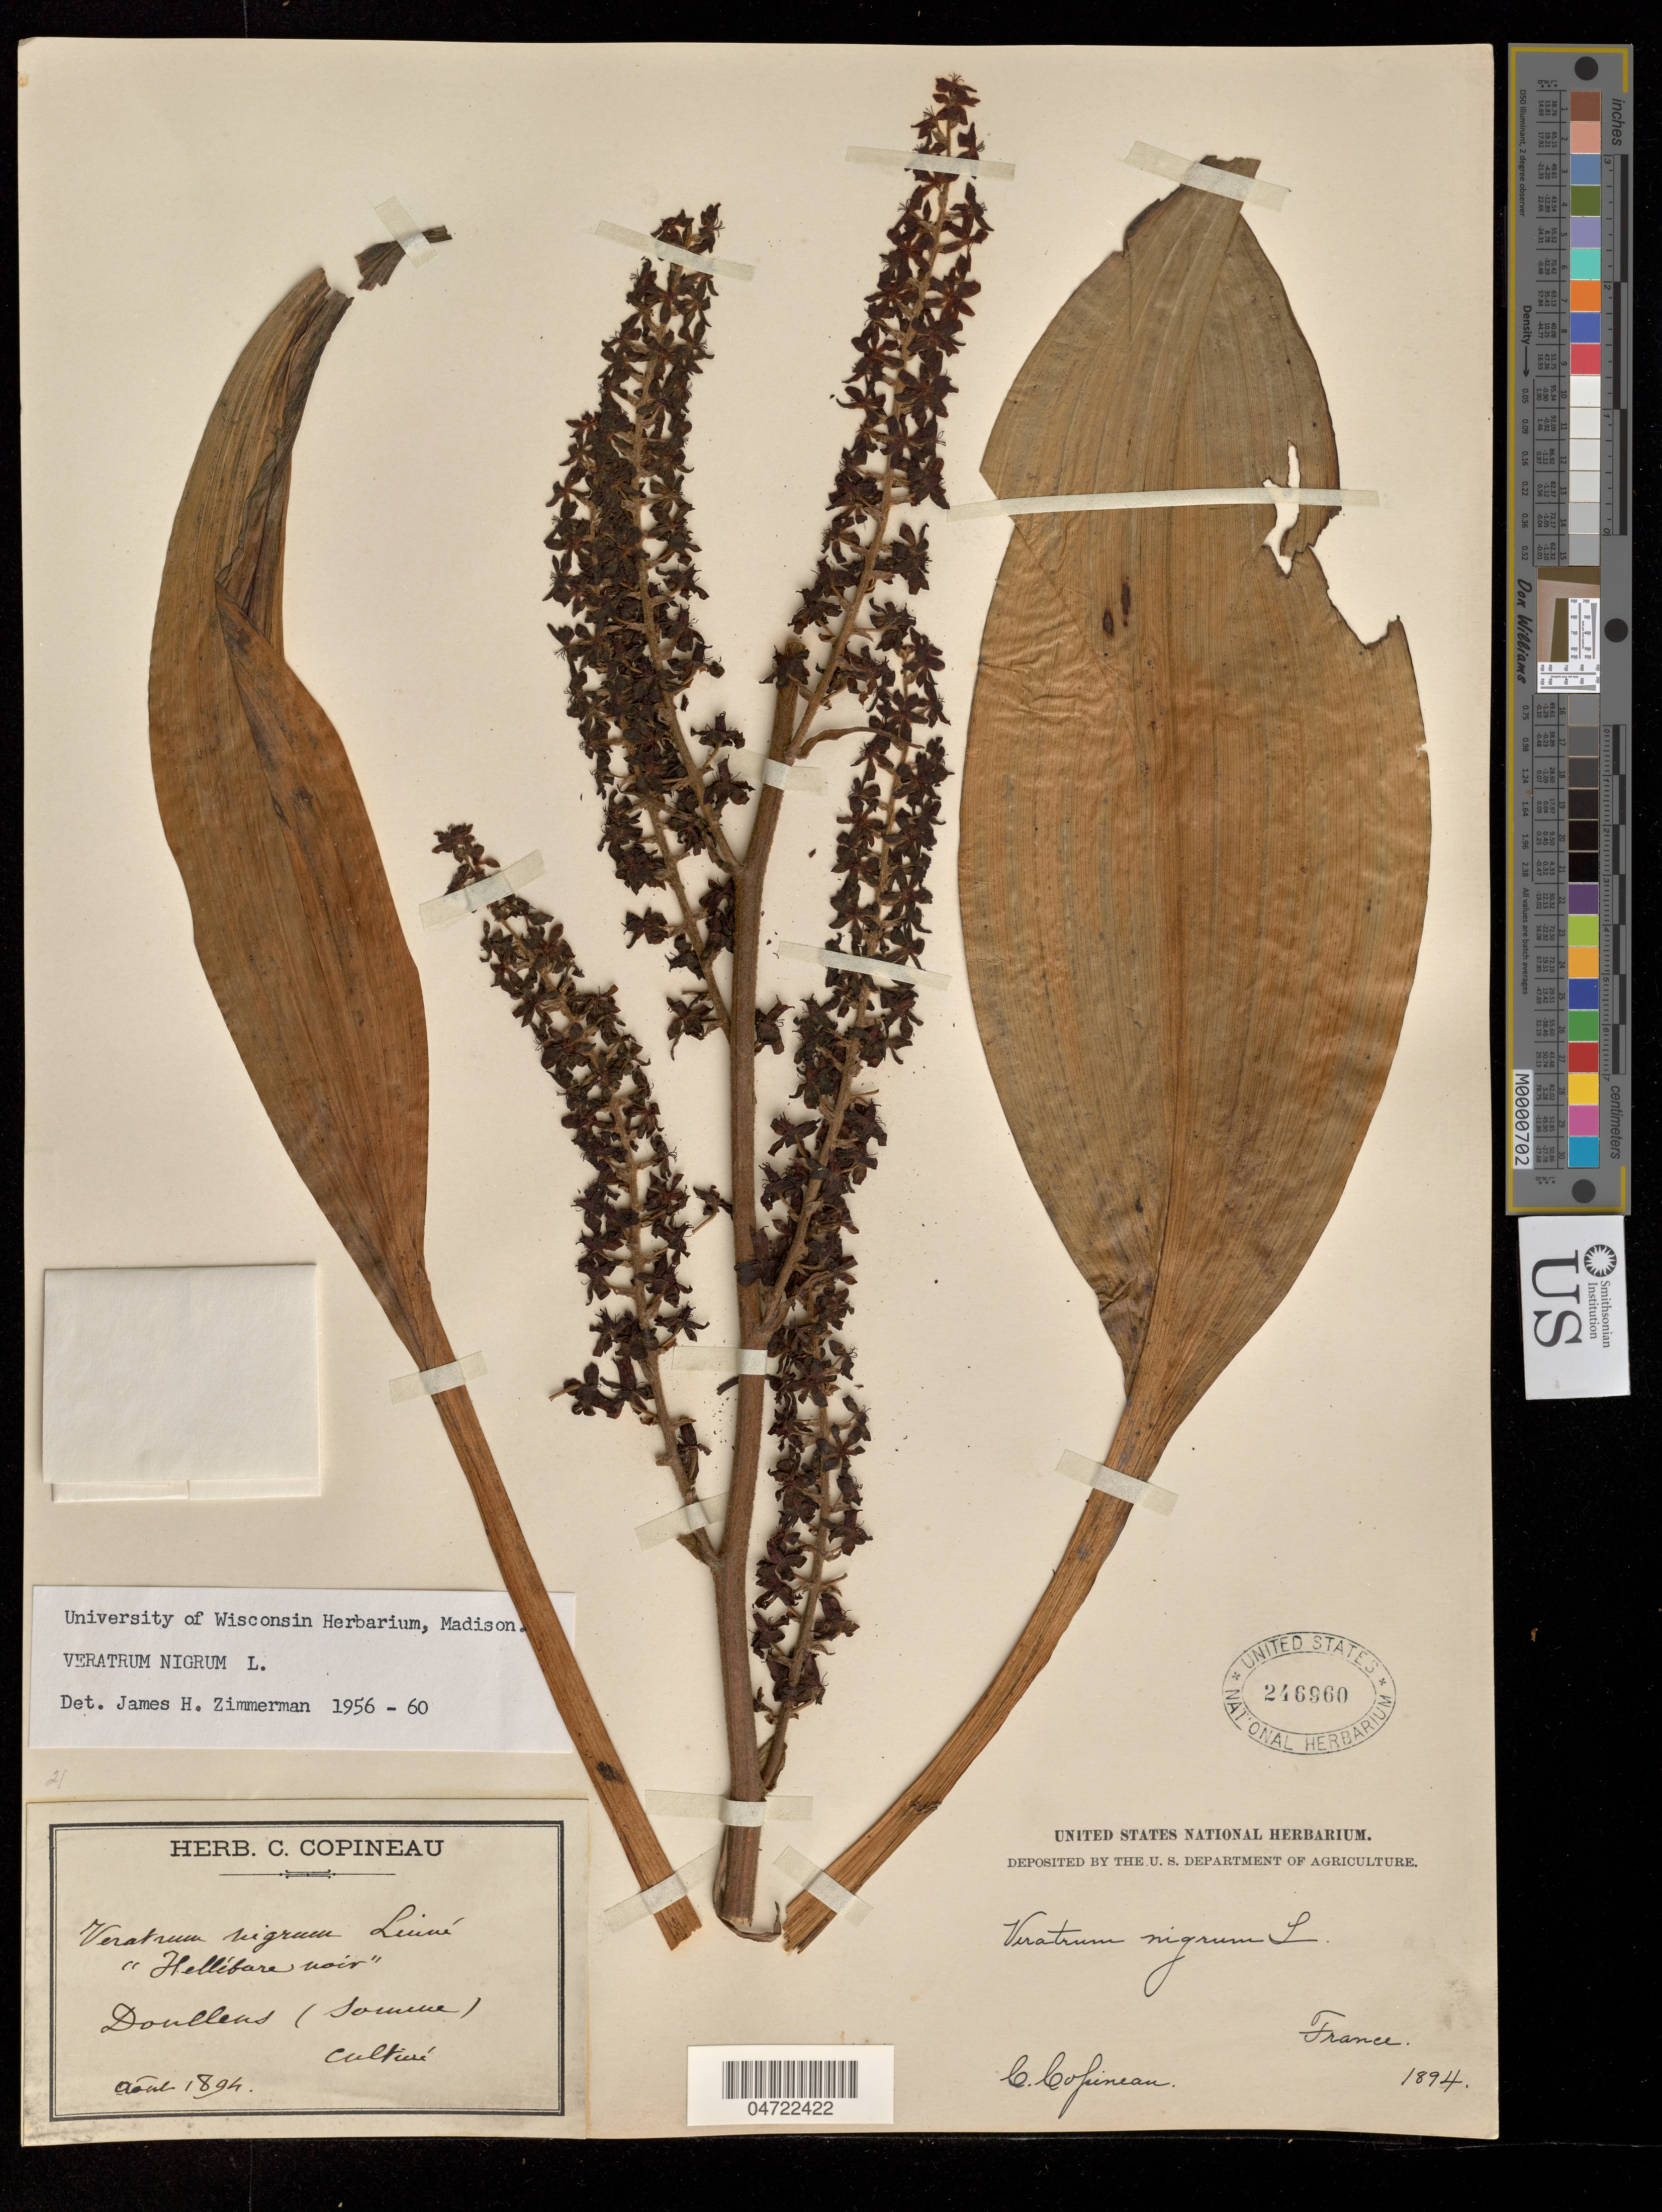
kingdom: Plantae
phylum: Tracheophyta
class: Liliopsida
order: Liliales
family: Melanthiaceae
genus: Veratrum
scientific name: Veratrum nigrum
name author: L.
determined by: Zimmerman, James Hall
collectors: ex herb. C. Copineau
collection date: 1894-08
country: France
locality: Doullens.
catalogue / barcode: US 246960